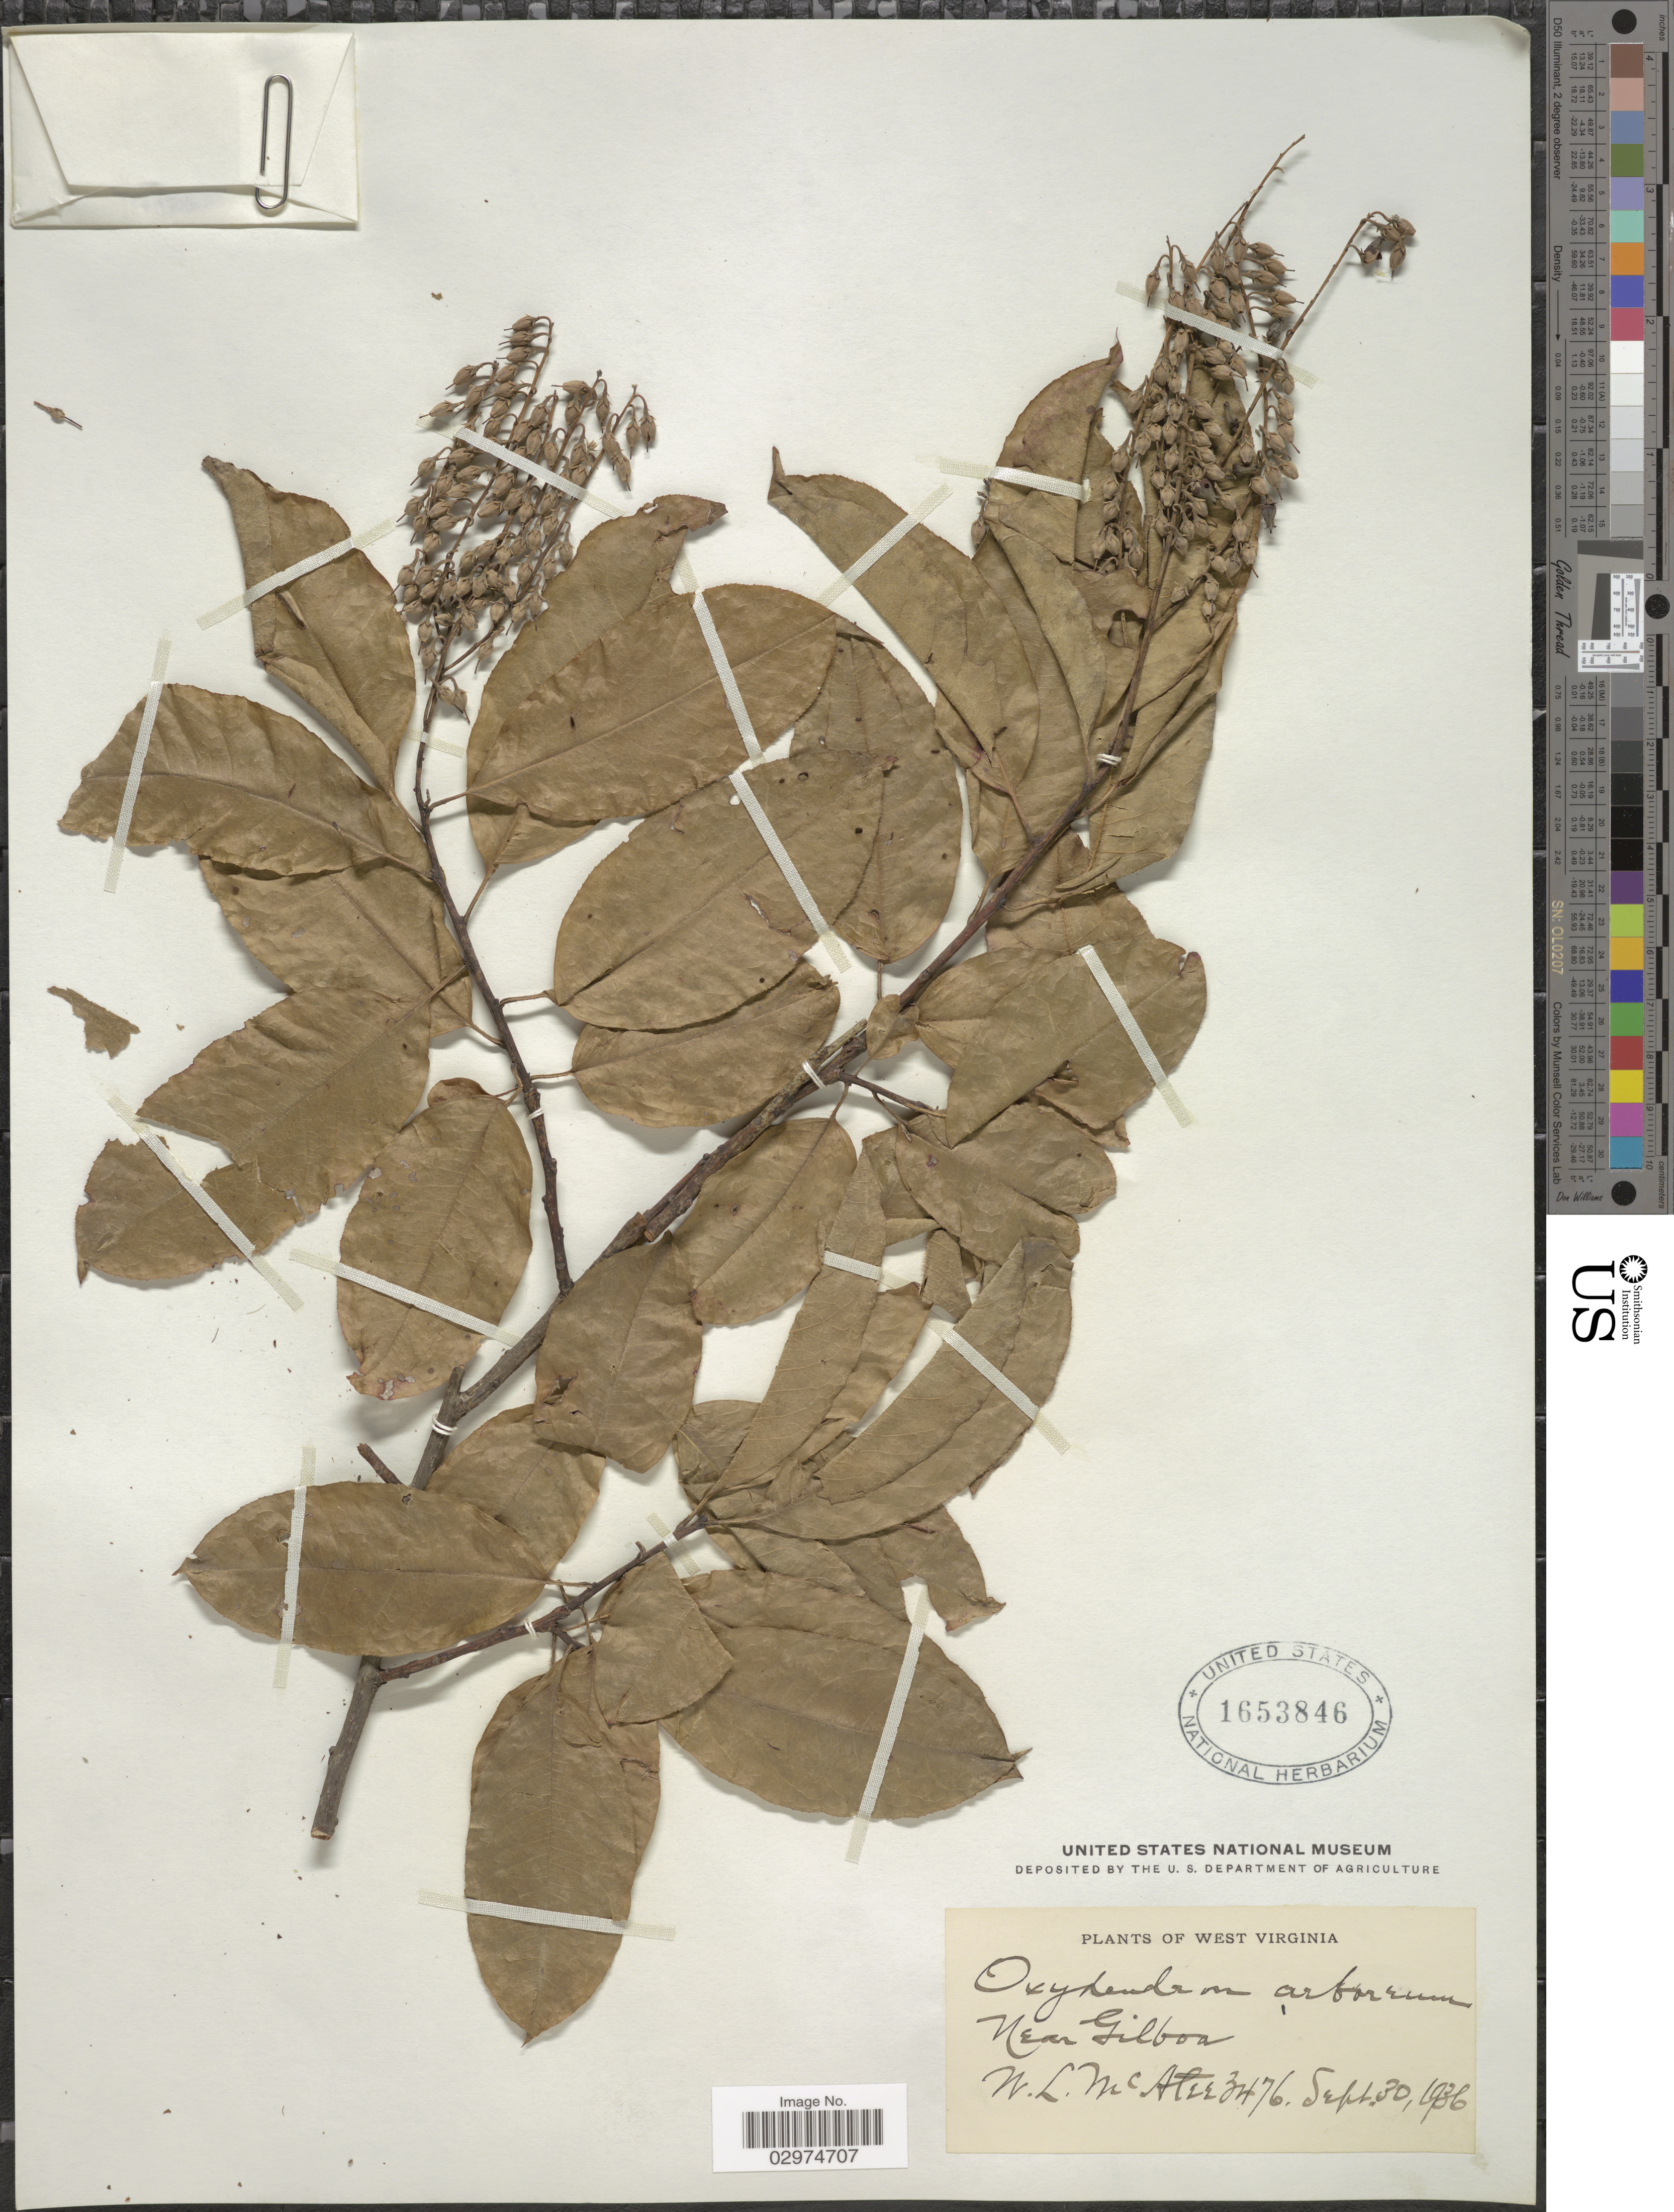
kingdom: Plantae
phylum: Tracheophyta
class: Magnoliopsida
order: Ericales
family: Ericaceae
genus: Oxydendrum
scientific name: Oxydendrum arboreum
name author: (L.) DC.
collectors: W. McAtee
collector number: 3476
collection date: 1936-09-30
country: United States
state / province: West Virginia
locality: Near Gilboa.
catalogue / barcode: US 1653846